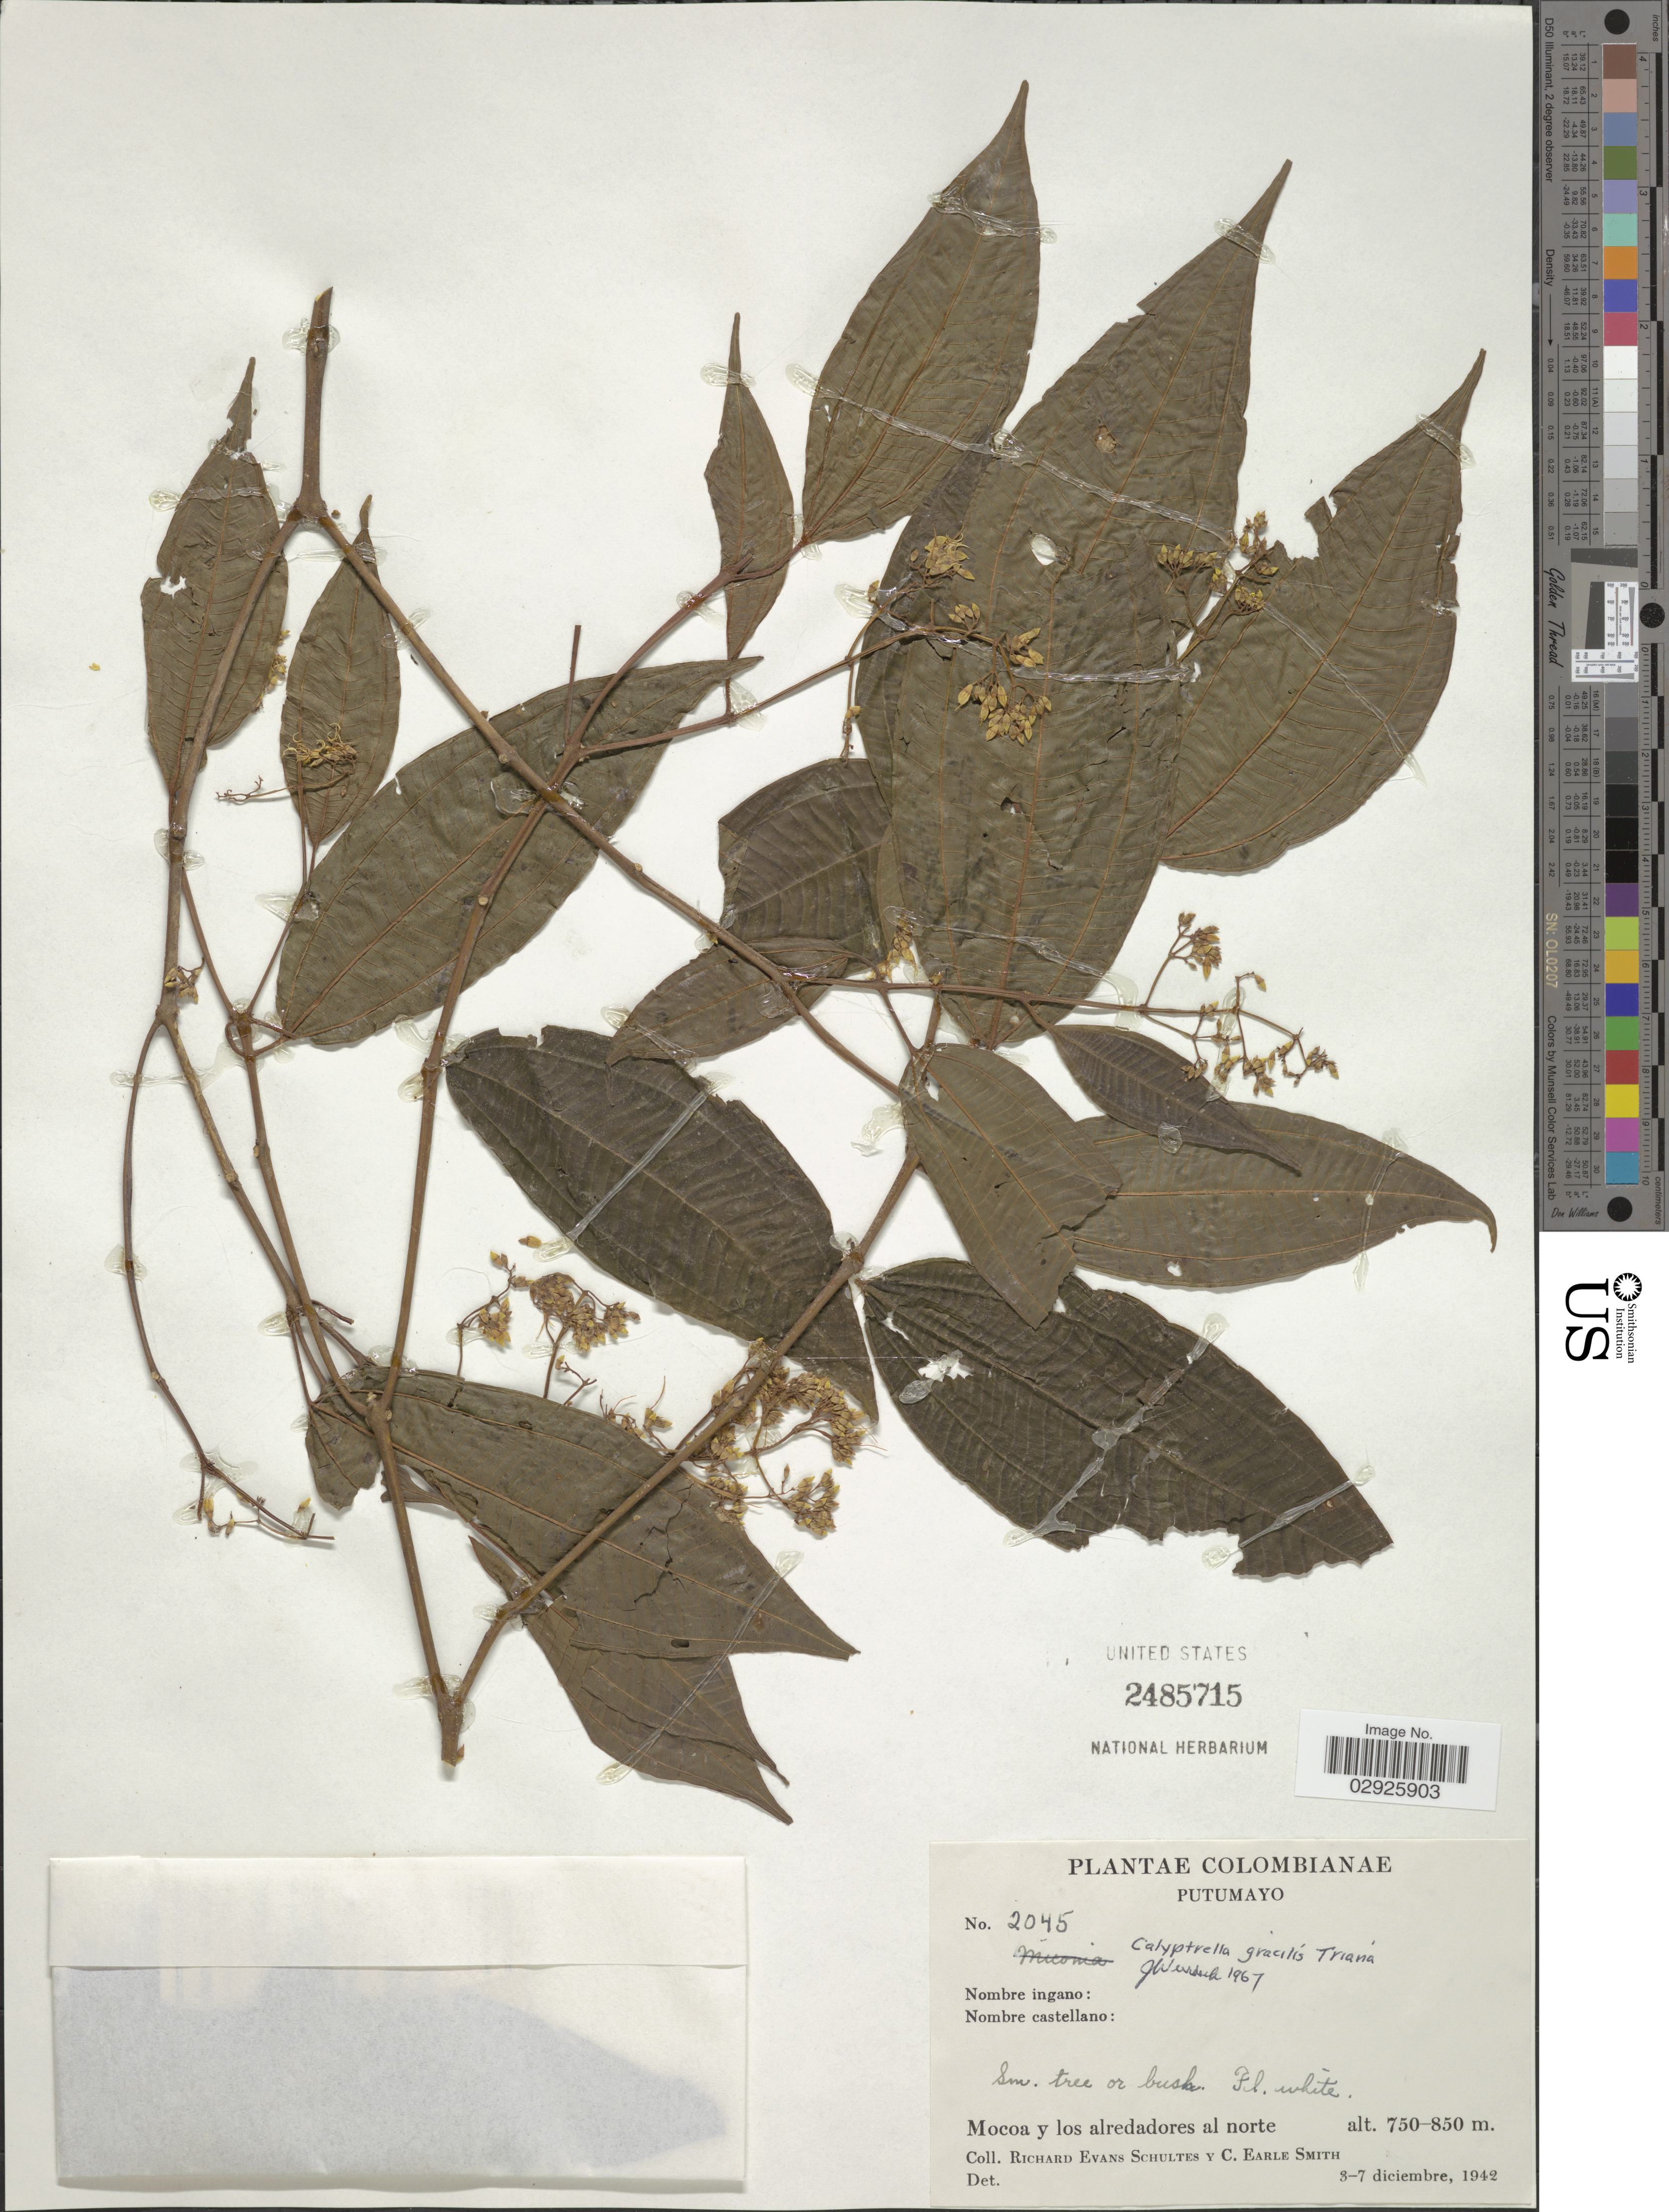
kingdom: Plantae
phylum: Tracheophyta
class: Magnoliopsida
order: Myrtales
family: Melastomataceae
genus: Graffenrieda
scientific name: Graffenrieda gracilis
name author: (Triana) L.O. Williams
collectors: R. E. Schultes & C. E. Smith Jr.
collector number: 2045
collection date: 1942-12-03/1942-12-07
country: Colombia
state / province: Putumayo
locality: Mocoa y los alrededores al norte.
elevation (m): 750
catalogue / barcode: US 2485715